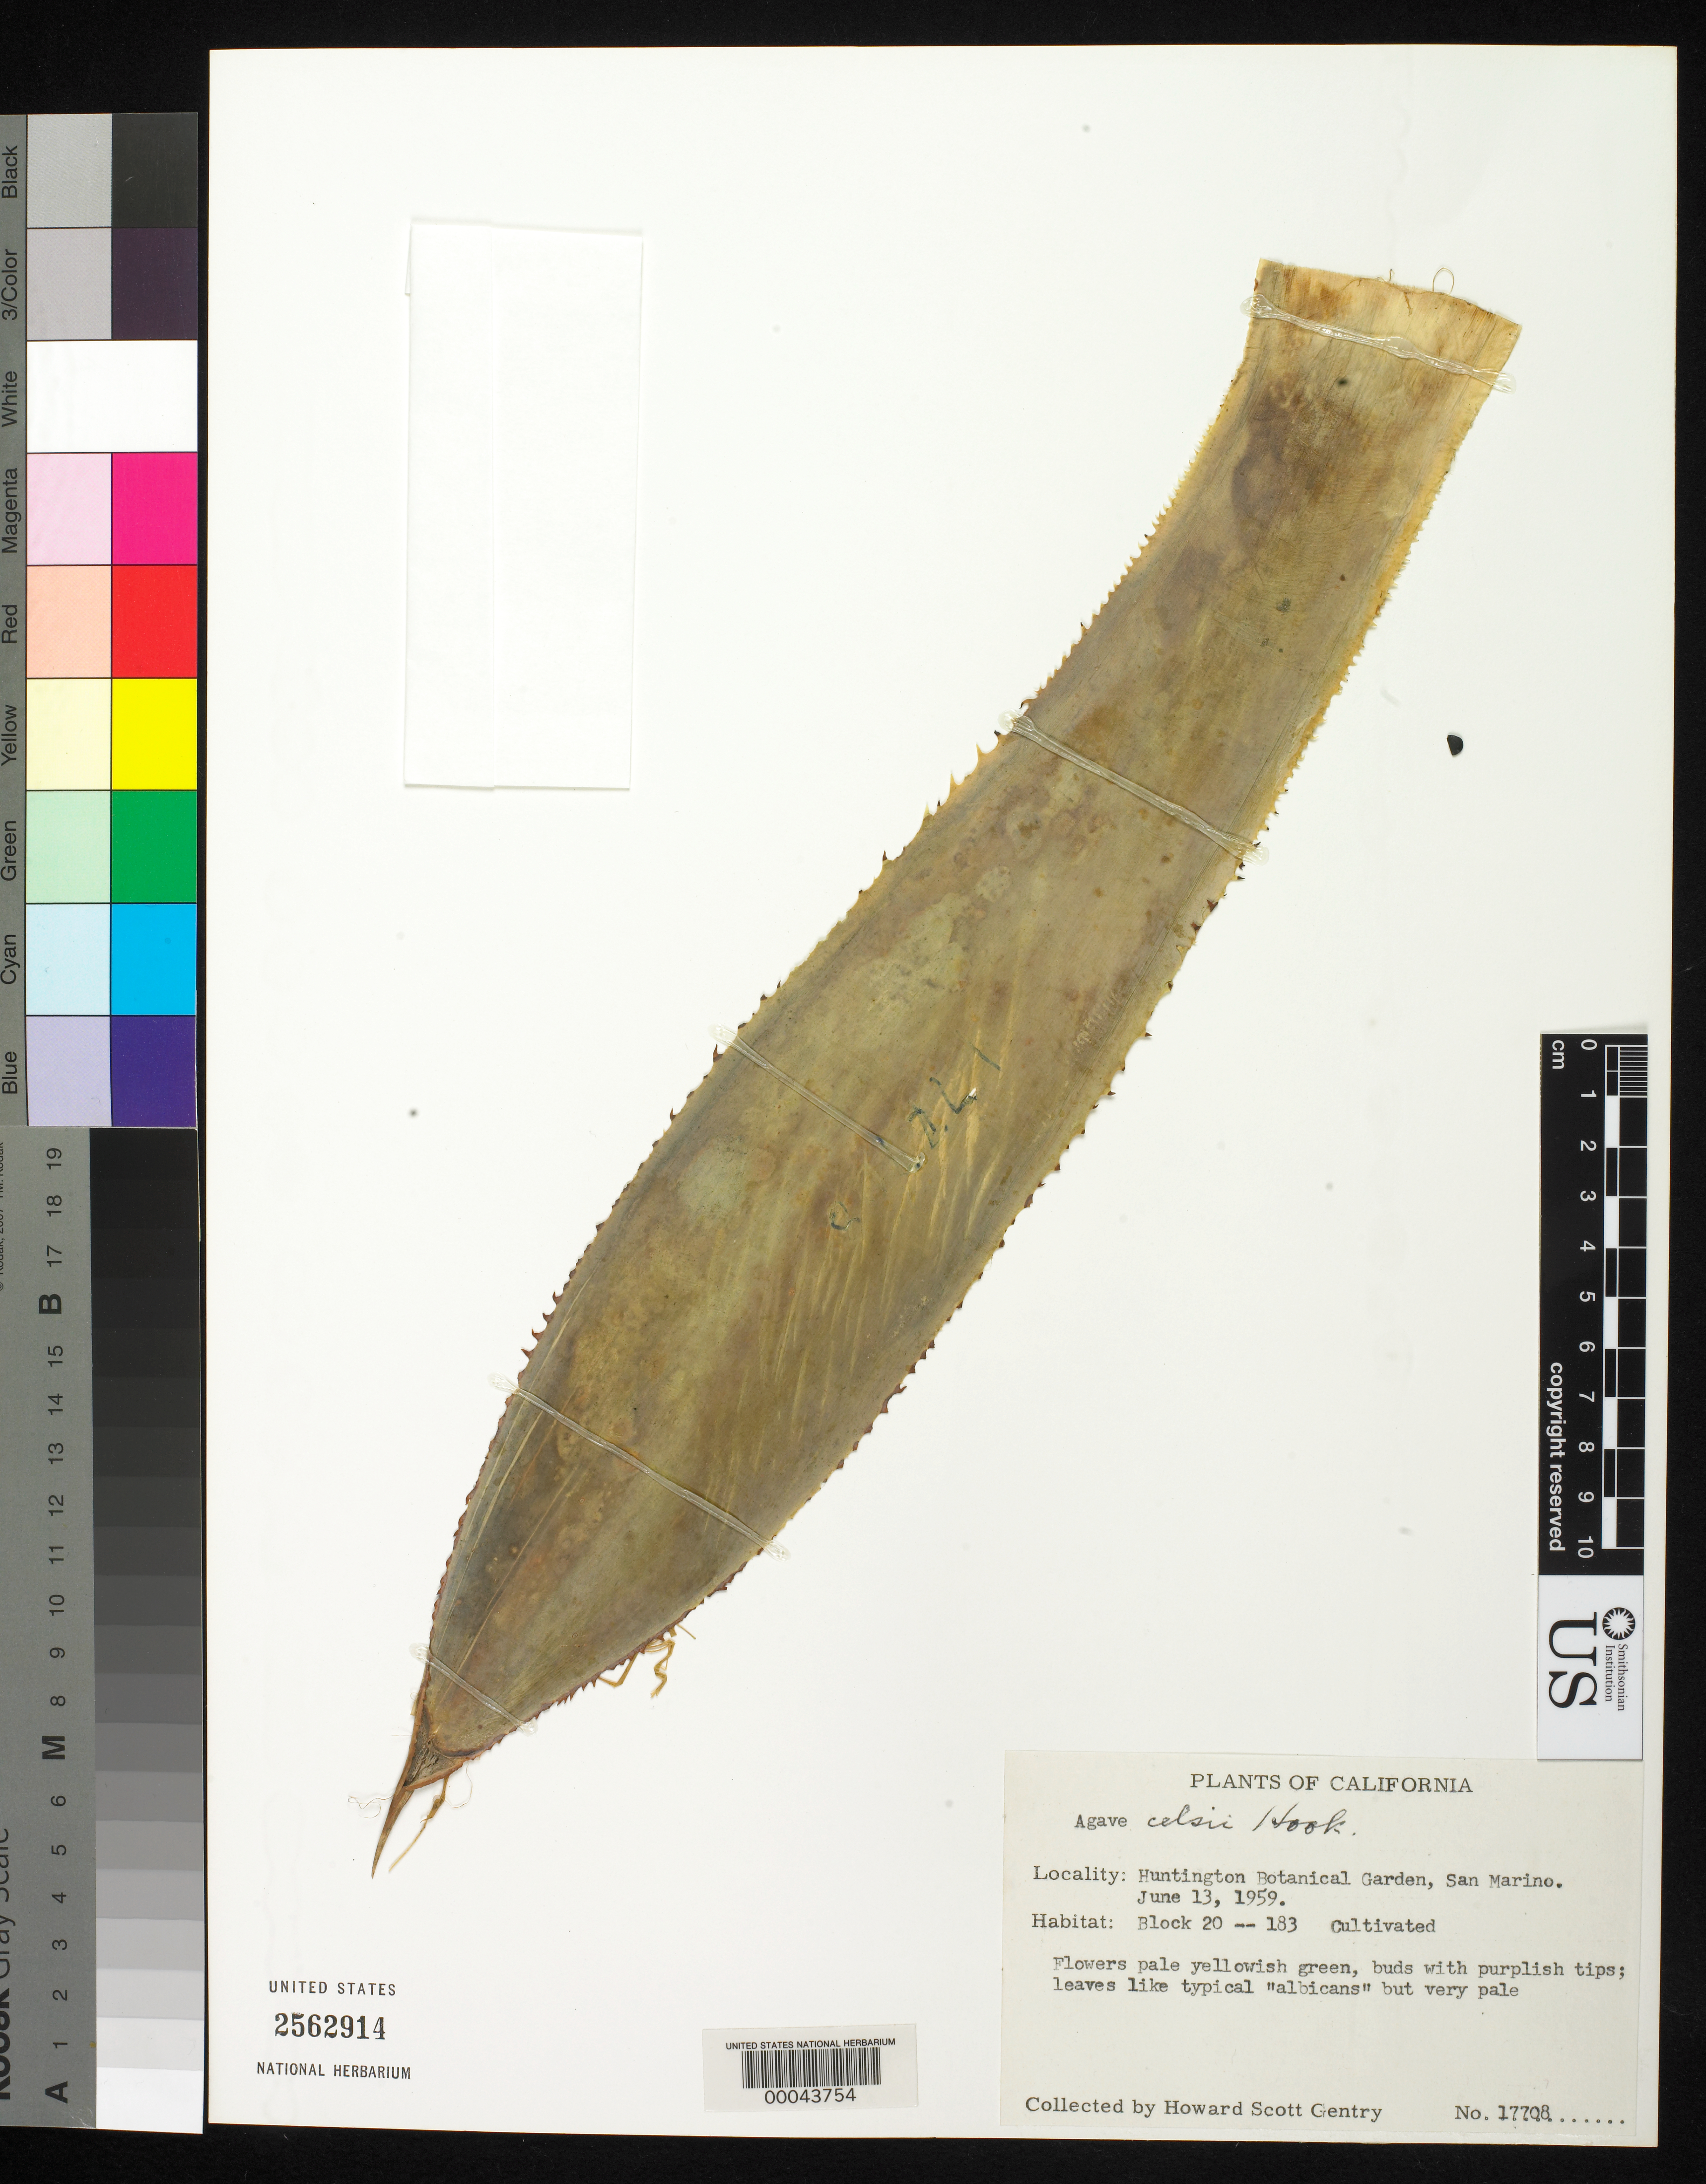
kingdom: Plantae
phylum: Tracheophyta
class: Liliopsida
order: Asparagales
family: Asparagaceae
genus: Agave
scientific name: Agave celsii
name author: Hook.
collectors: H. S. Gentry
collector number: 17708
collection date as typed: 13 Jun 1959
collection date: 1959-06-13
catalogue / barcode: US 2562914